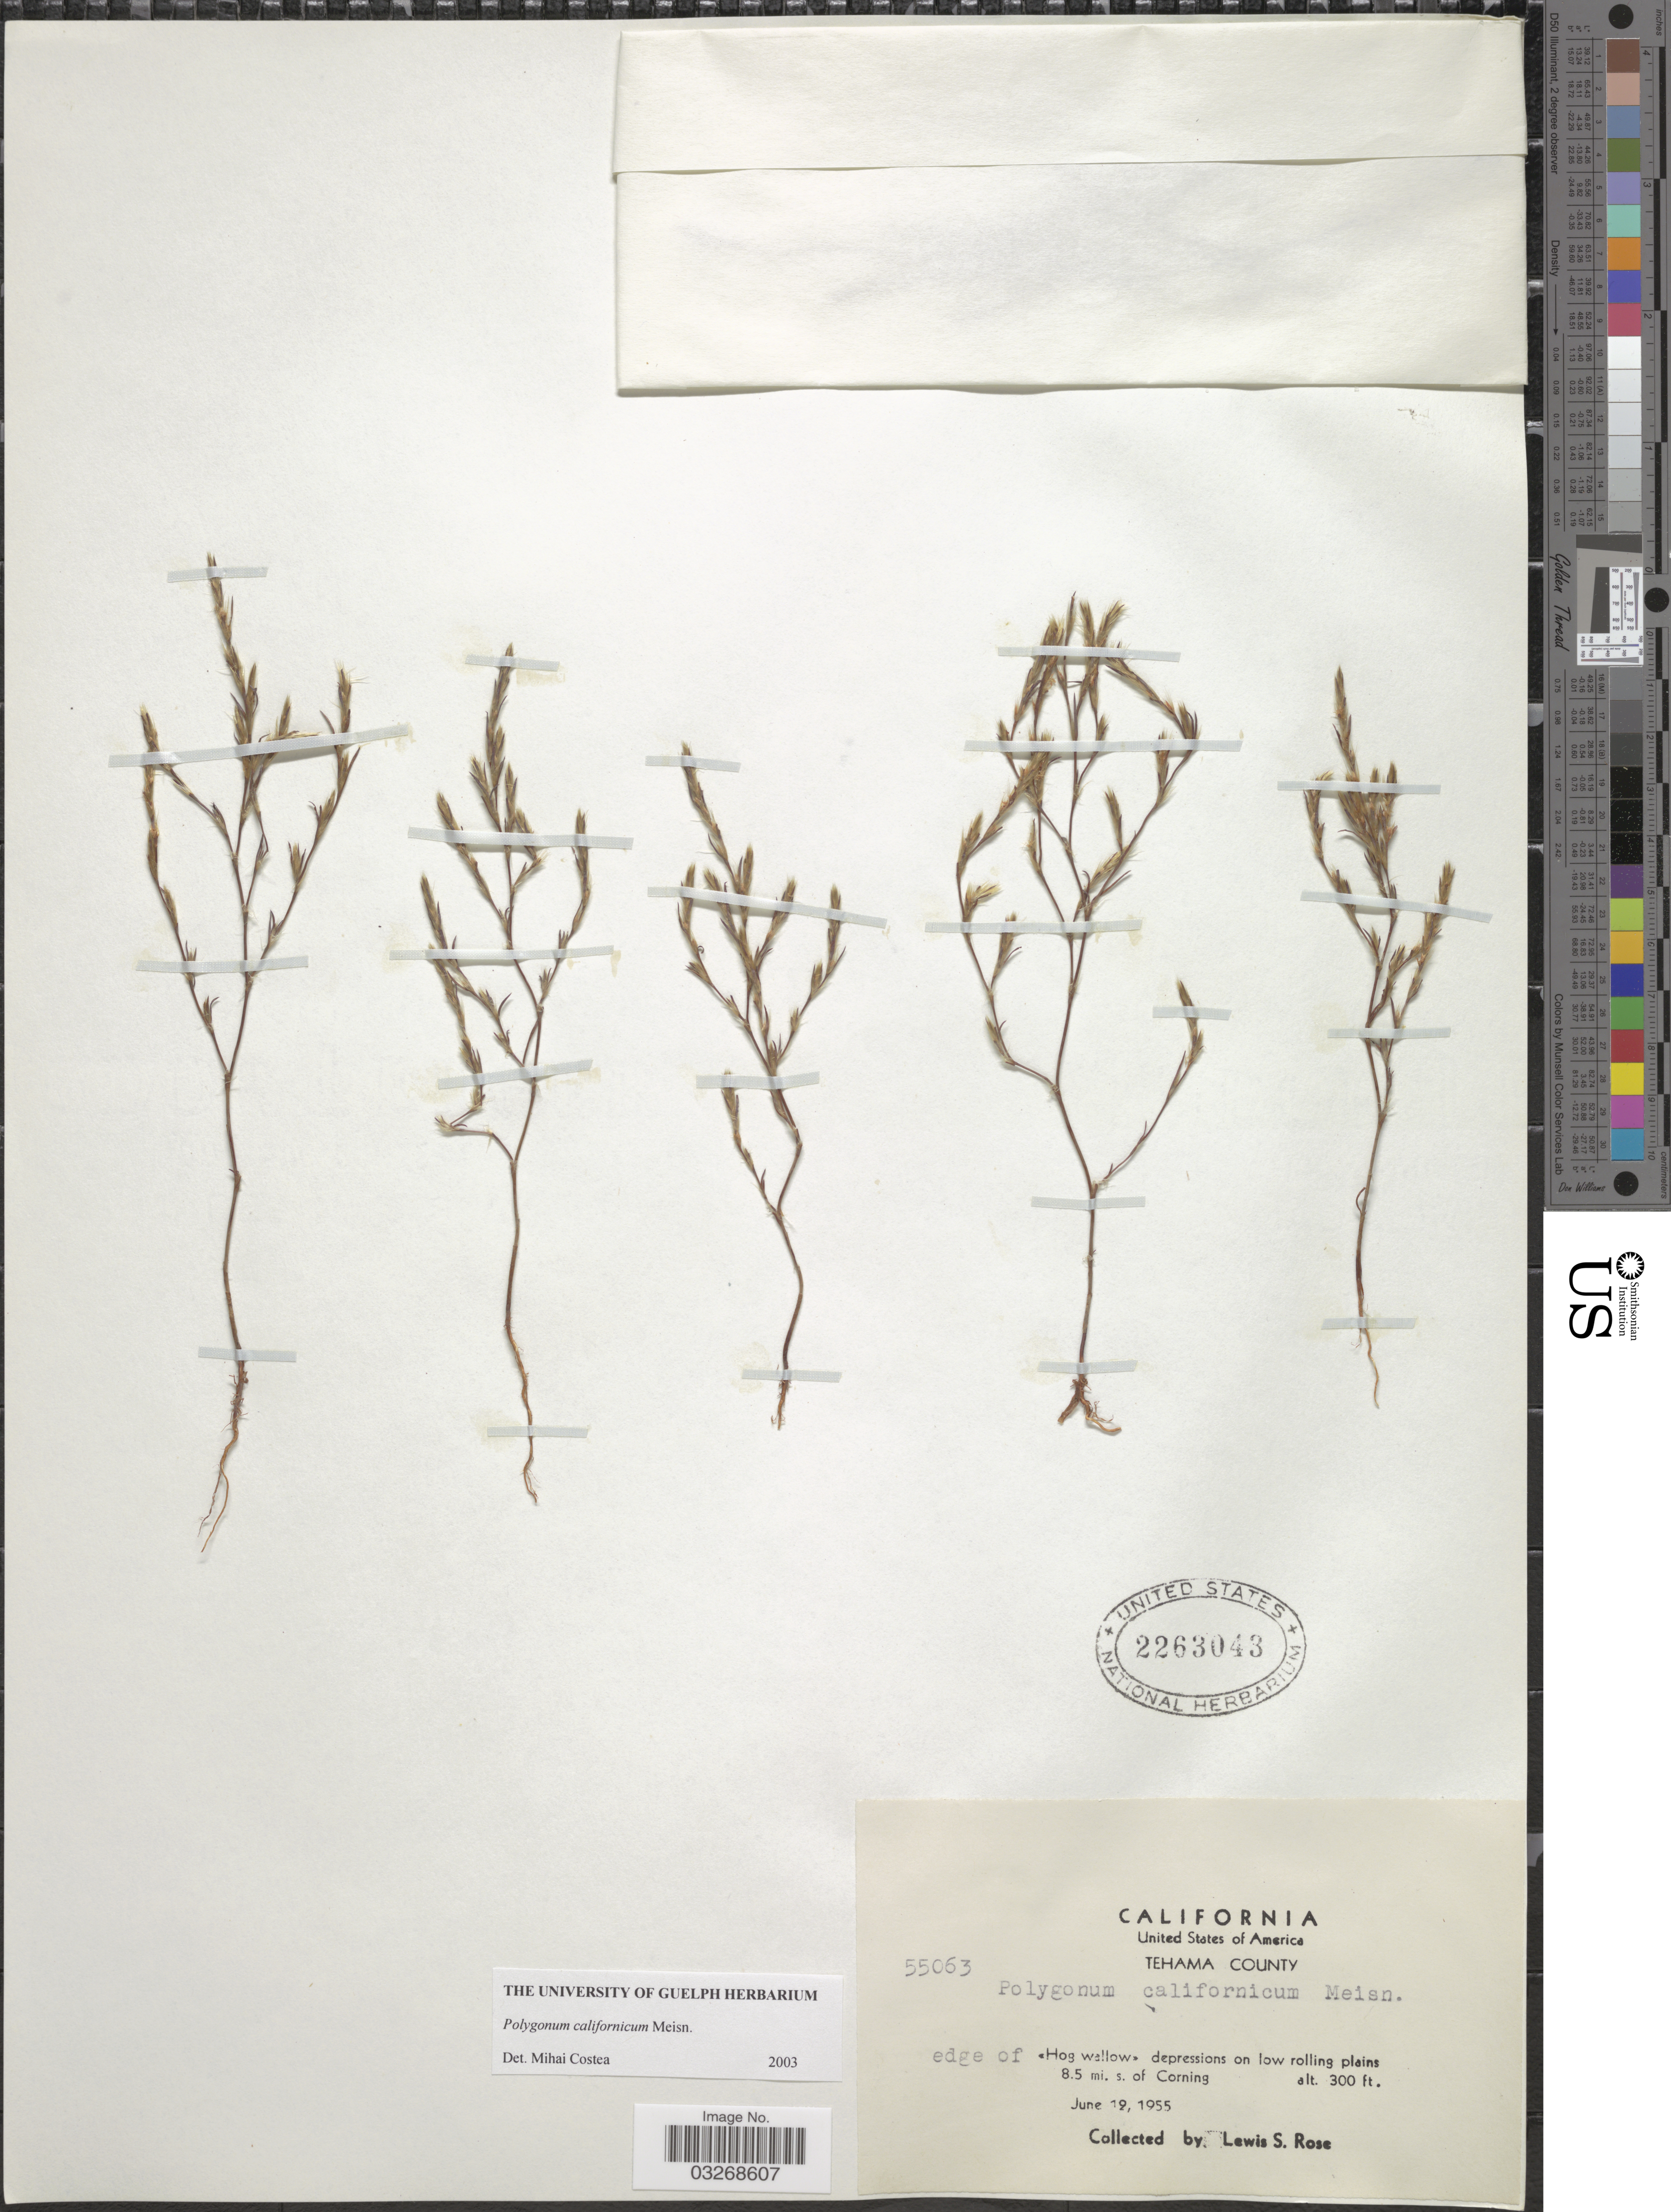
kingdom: Plantae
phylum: Tracheophyta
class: Magnoliopsida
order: Caryophyllales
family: Polygonaceae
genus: Polygonum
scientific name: Polygonum californicum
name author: Meisn.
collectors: L. S. Rose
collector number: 55063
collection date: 1955-06-19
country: United States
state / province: California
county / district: Tehama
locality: Tehama County. Edge of <<Hog wallow>> depressions on low rolling plains 8.5 mi. s. of Corning.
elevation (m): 91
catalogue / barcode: US 2263043